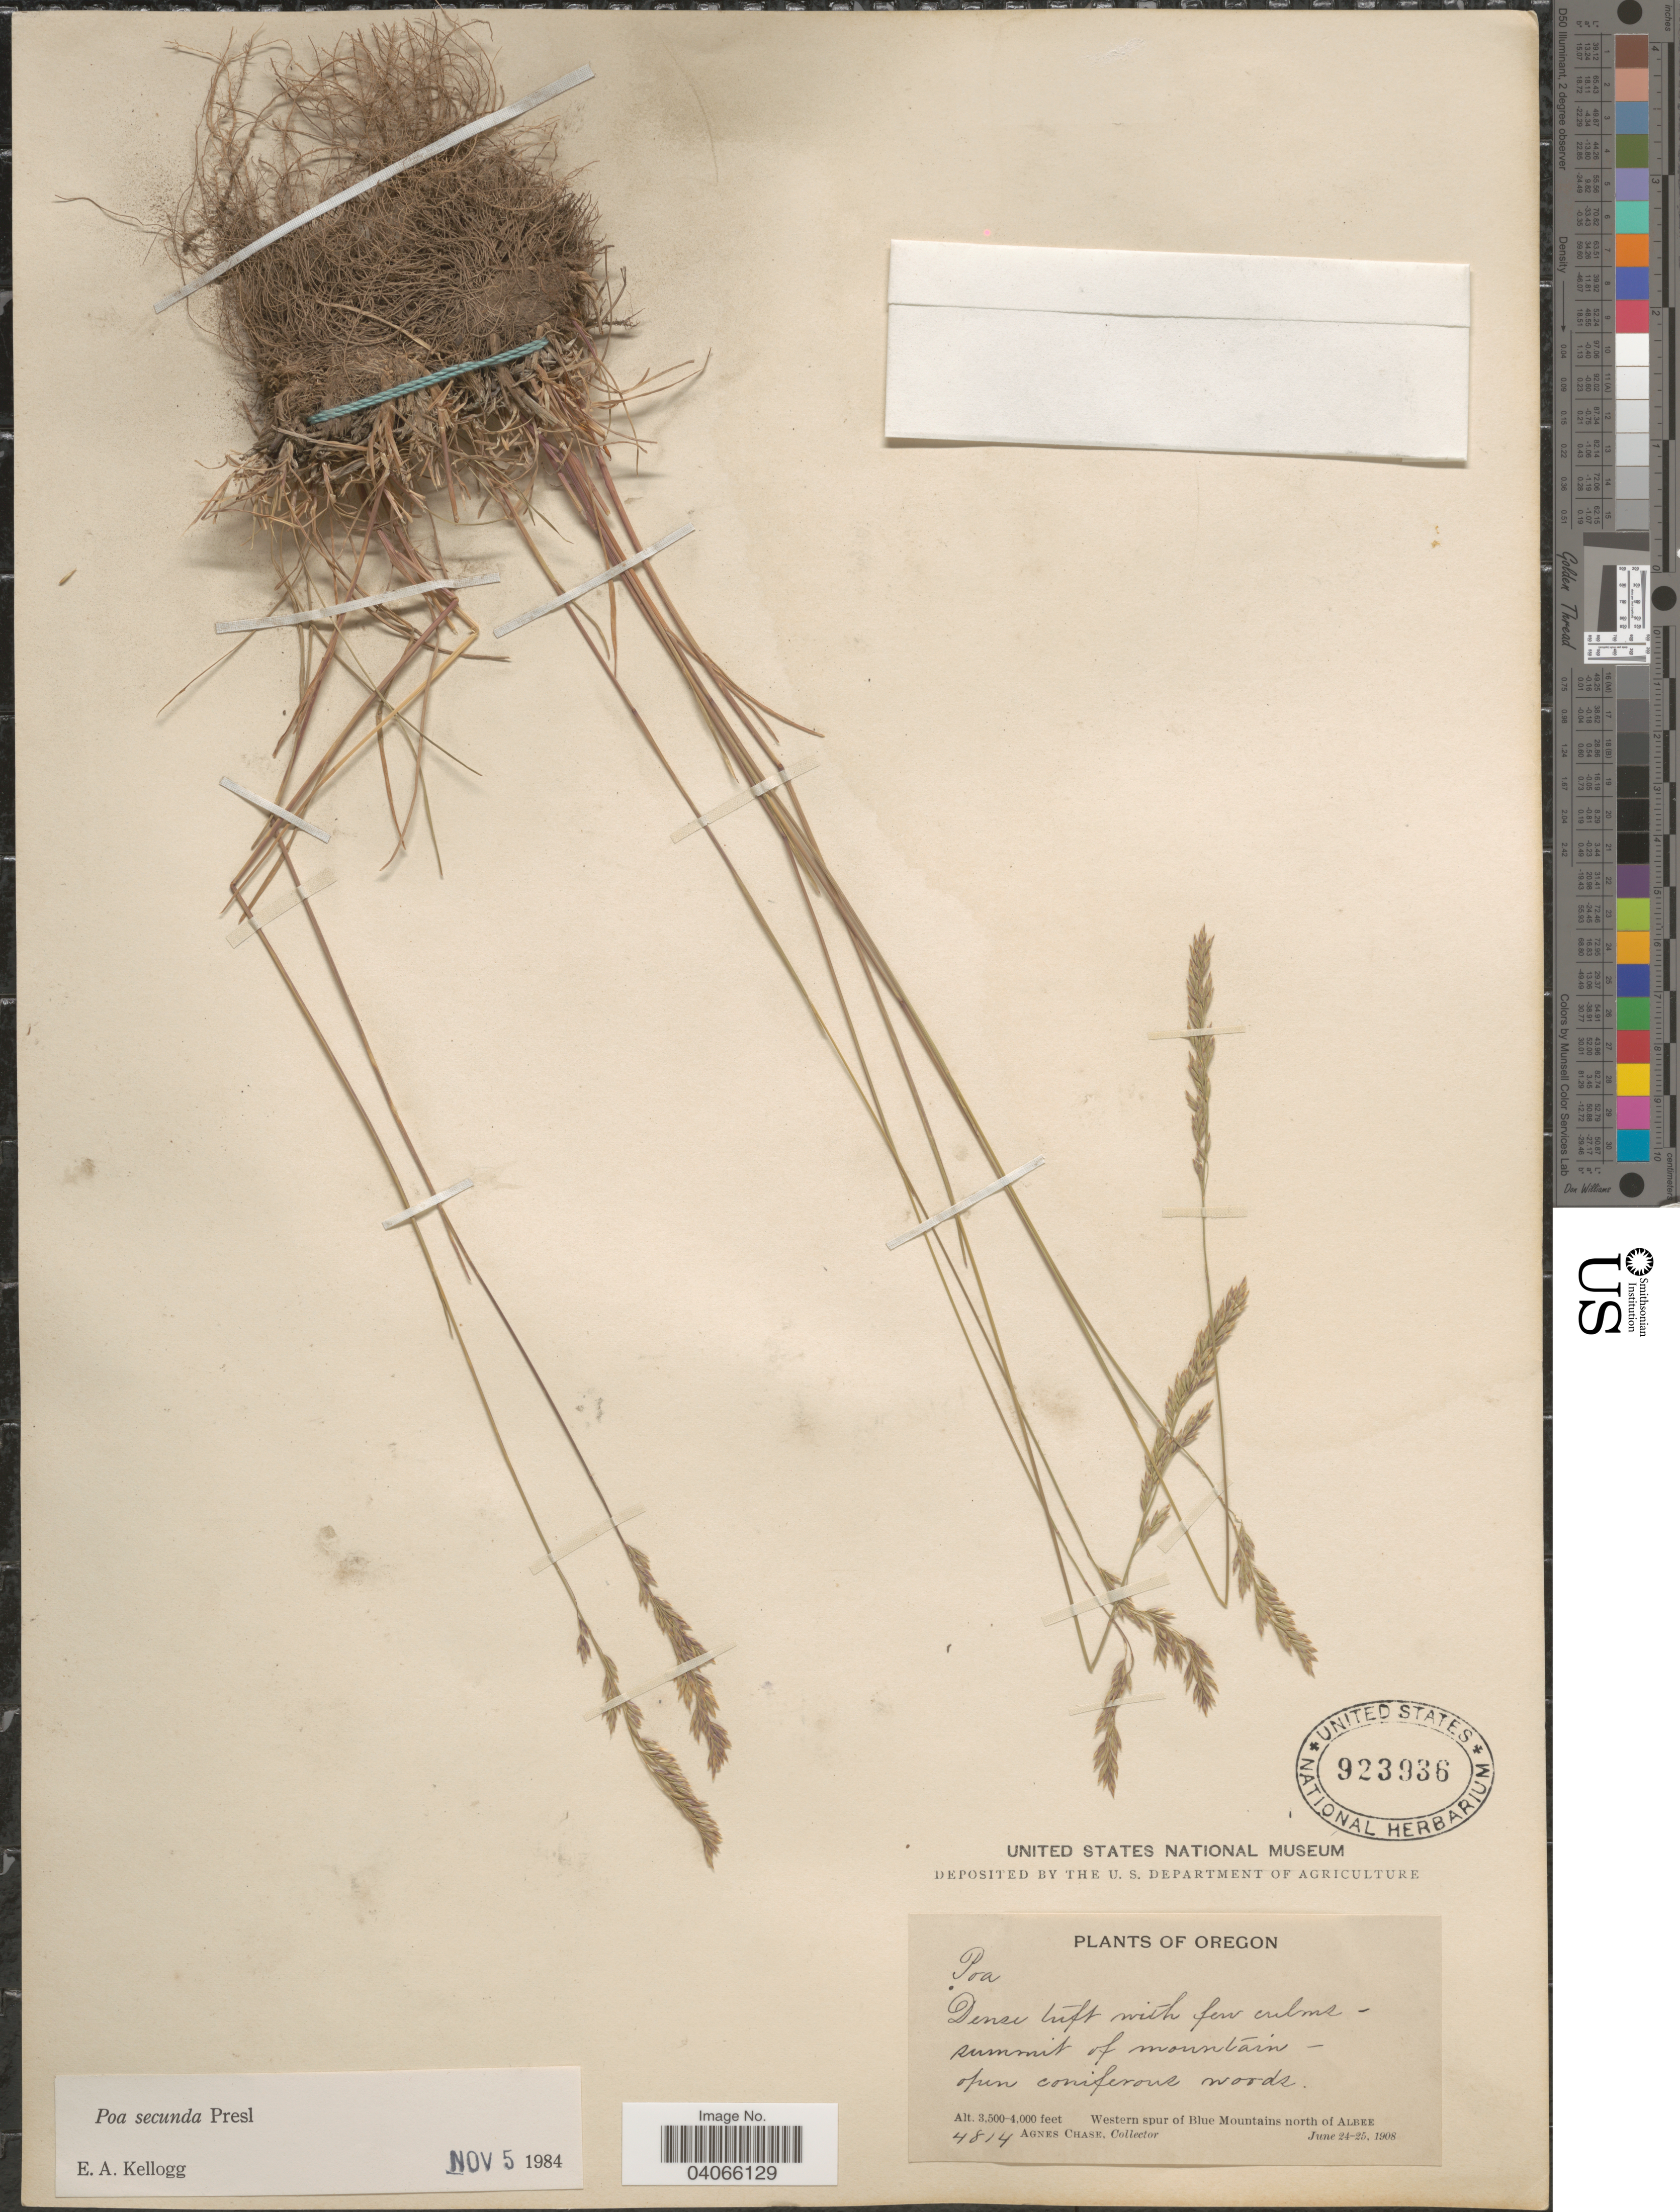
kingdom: Plantae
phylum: Tracheophyta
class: Liliopsida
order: Poales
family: Poaceae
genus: Poa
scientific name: Poa secunda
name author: J. Presl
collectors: A. Chase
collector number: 4814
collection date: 1908-06-24/1908-06-25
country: United States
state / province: Oregon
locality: Summit of mountain. Western spur of Blue Mountains north of Albee.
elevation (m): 1067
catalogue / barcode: US 923936